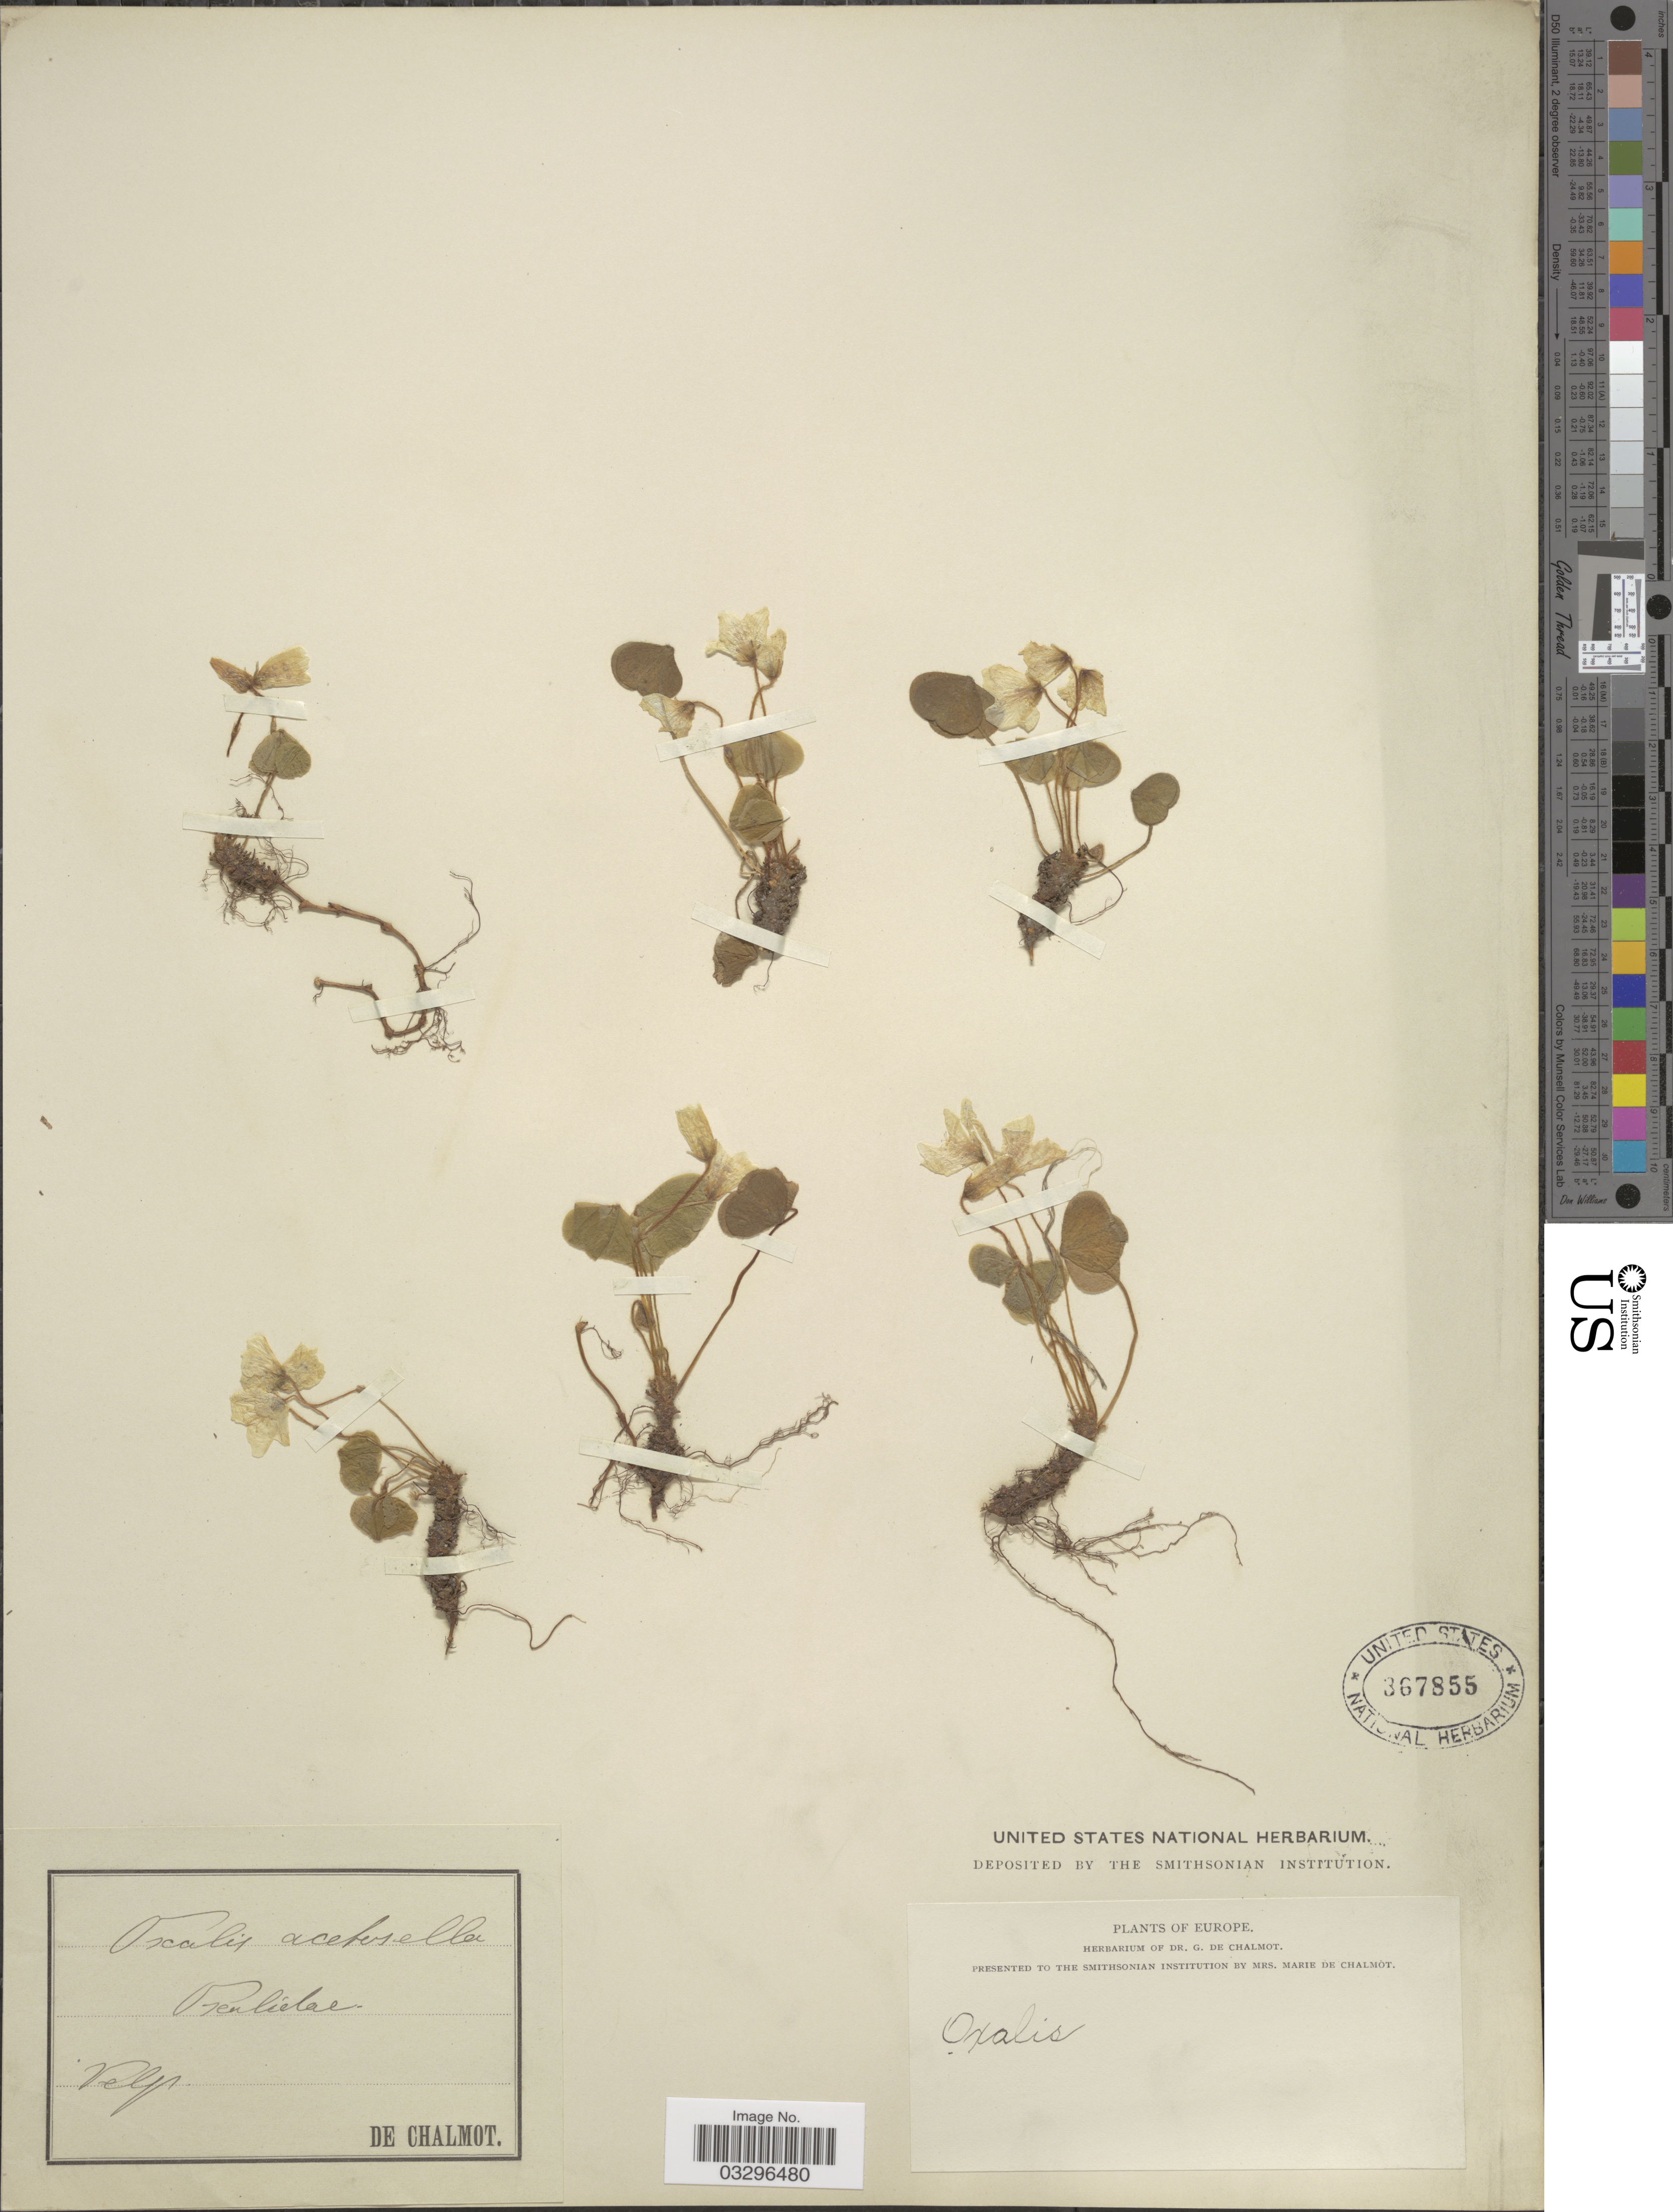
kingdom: Plantae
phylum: Tracheophyta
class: Magnoliopsida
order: Oxalidales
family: Oxalidaceae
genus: Oxalis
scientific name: Oxalis acetosella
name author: L.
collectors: G. de Chalmot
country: Netherlands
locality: Europe. Velp.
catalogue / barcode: US 367855